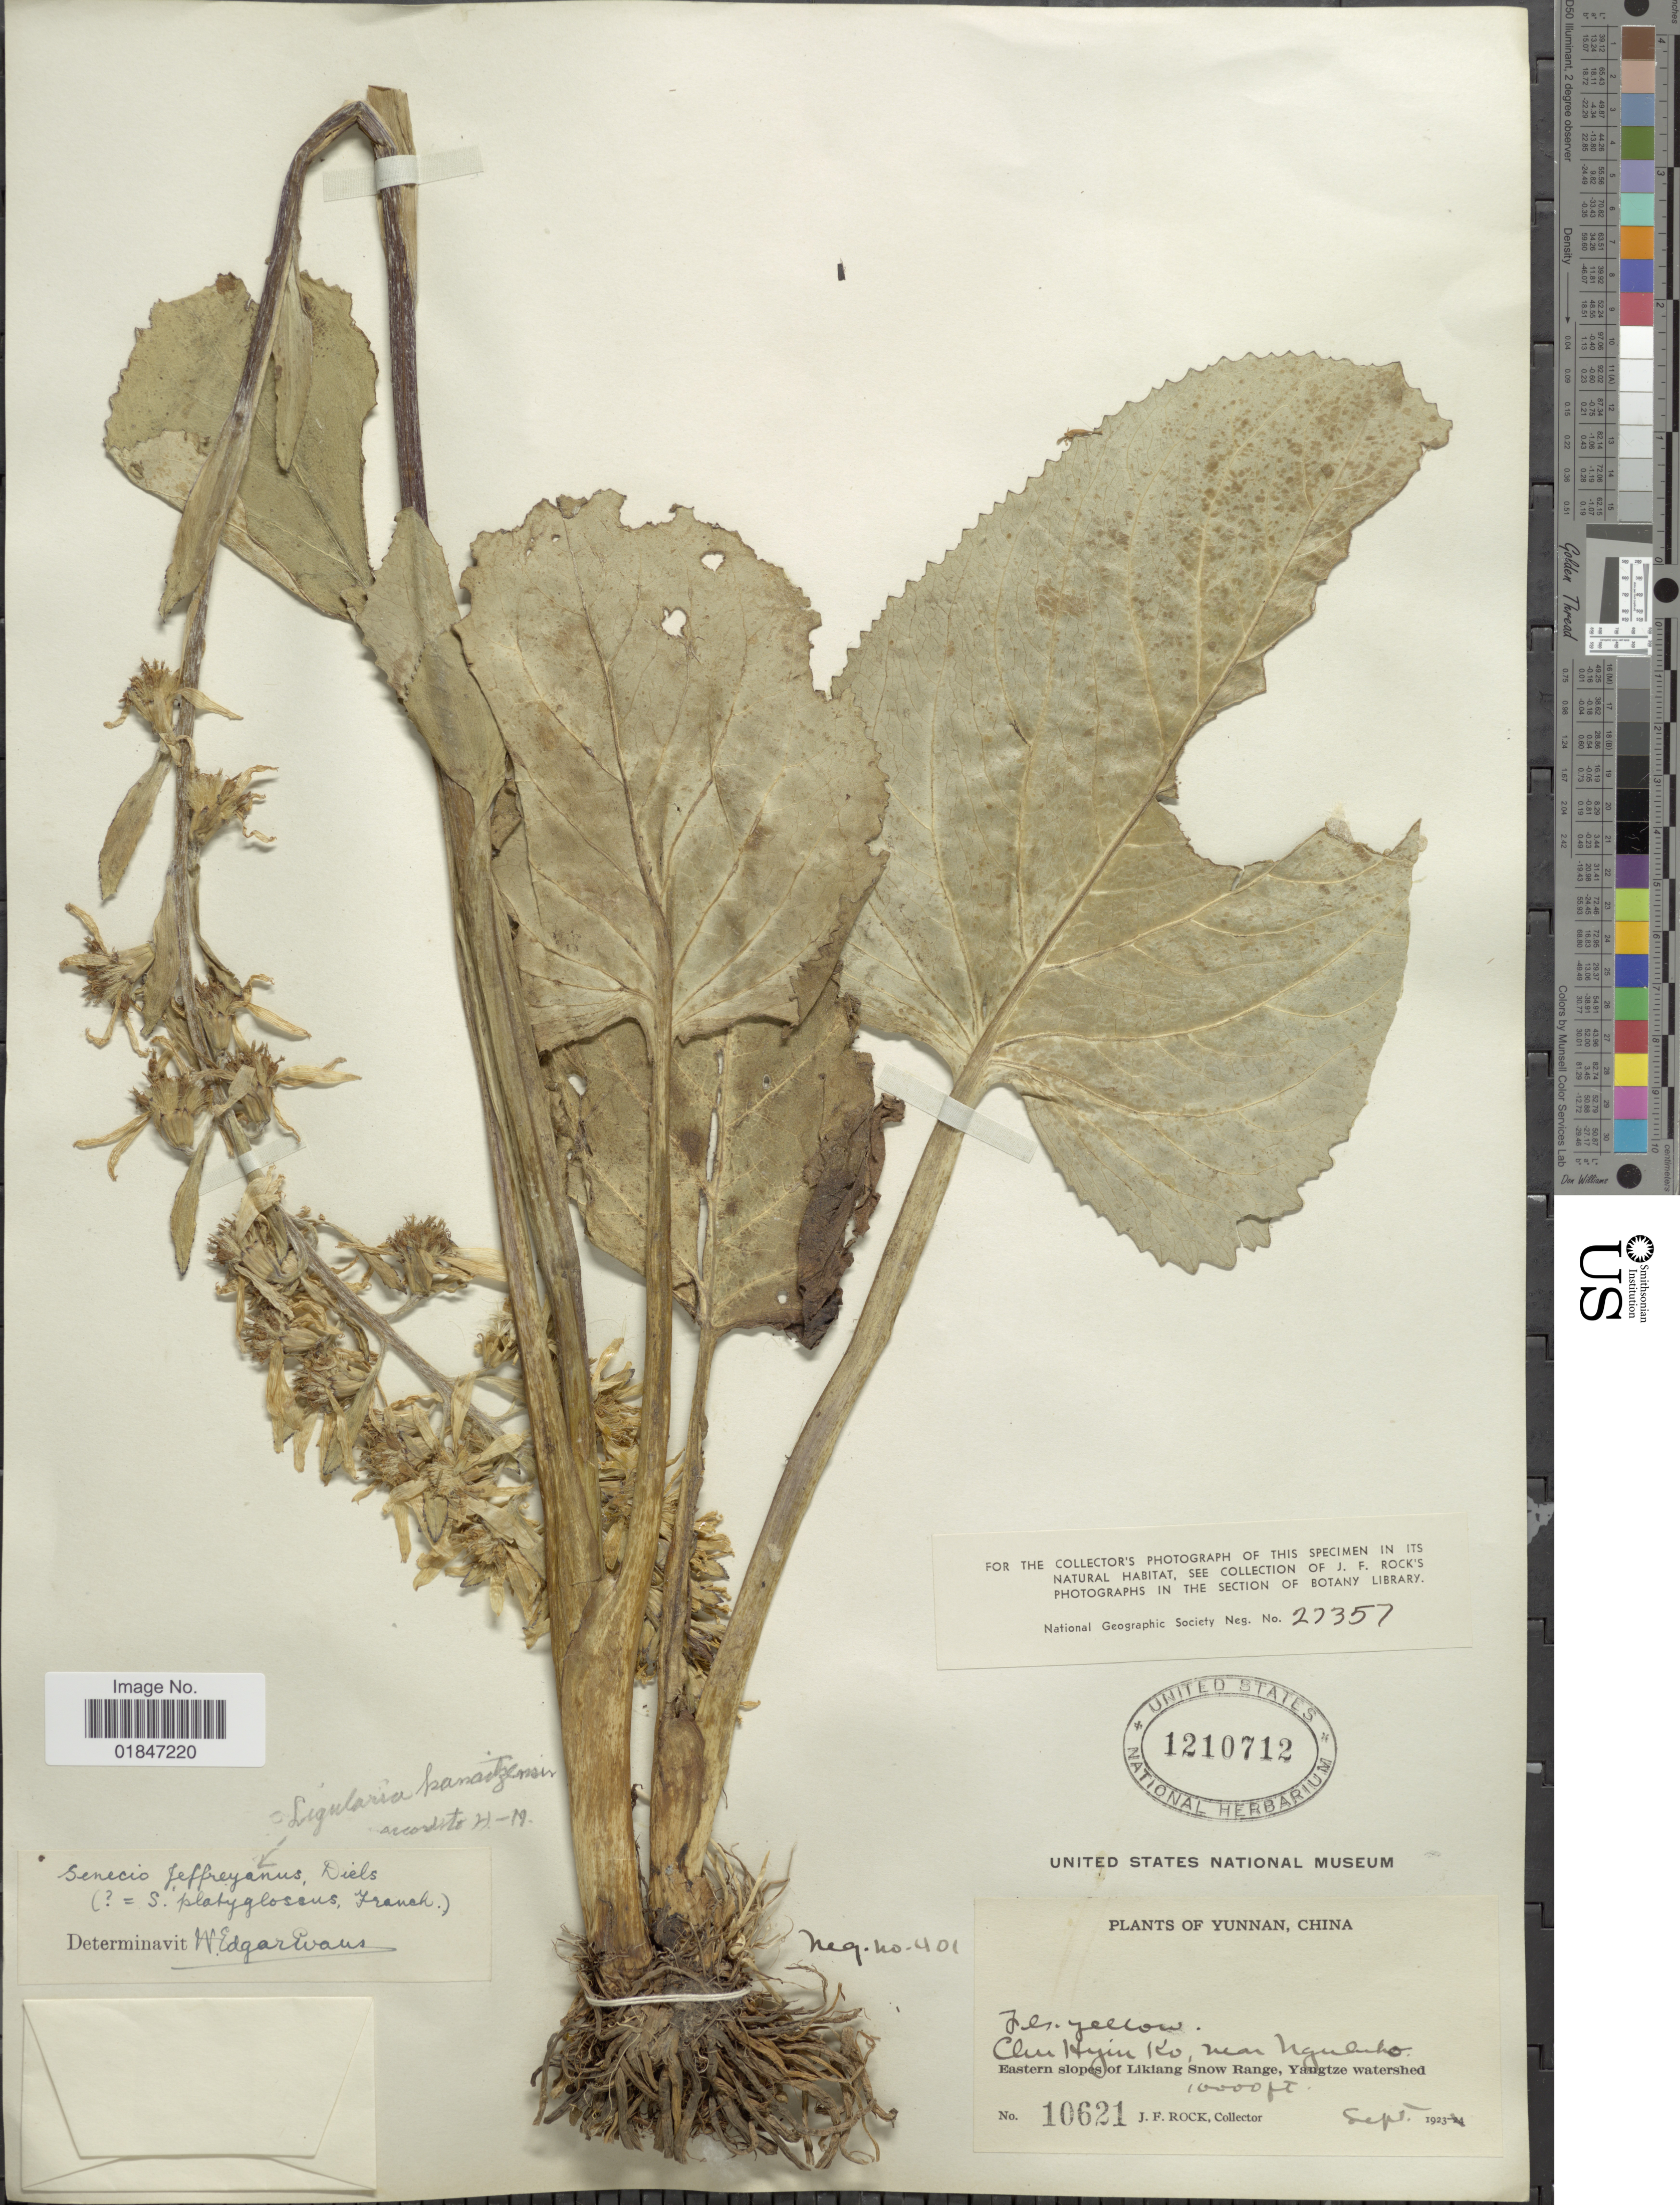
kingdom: Plantae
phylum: Tracheophyta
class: Magnoliopsida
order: Asterales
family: Asteraceae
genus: Ligularia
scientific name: Ligularia kanaitzensis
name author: (Franch.) Hand.-Mazz.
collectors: J. Rock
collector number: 10621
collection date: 1923-09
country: China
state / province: Yunnan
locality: Chu Hyin Ko, near Nguluho. Eastern slopes of Likiang Snow Range, Yangtze watershed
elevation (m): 3048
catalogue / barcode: US 1210712